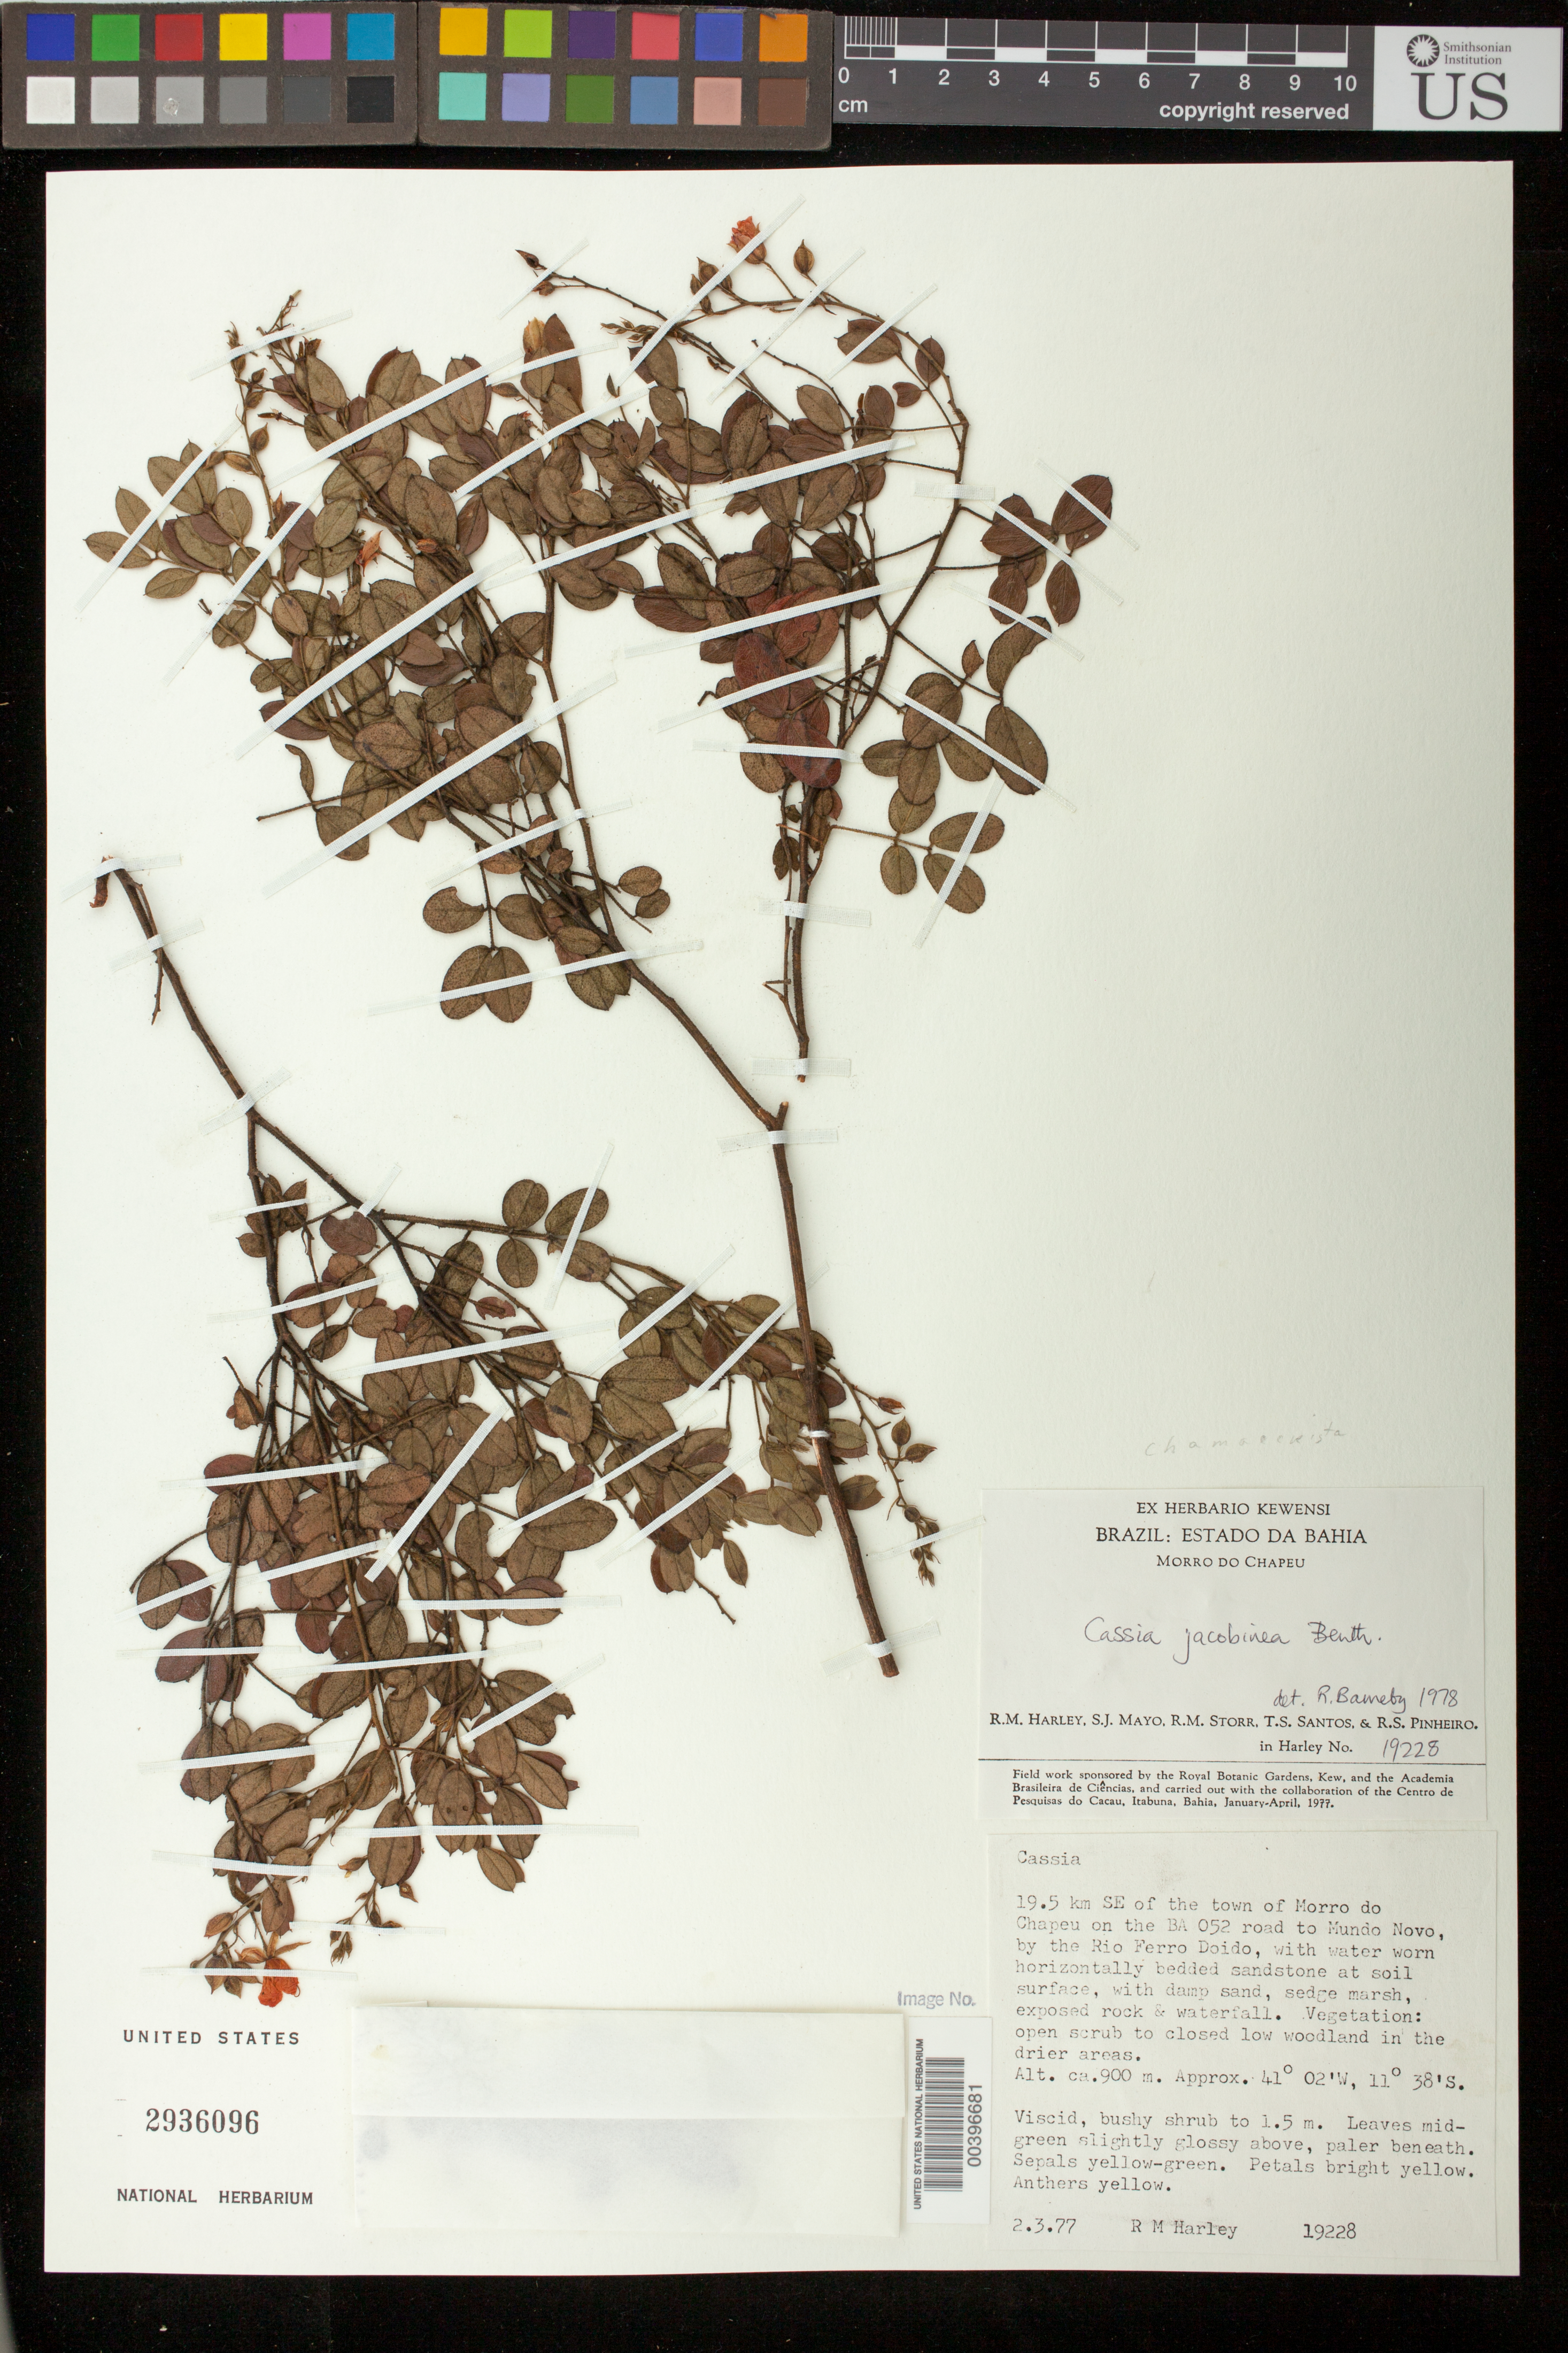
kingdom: Plantae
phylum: Tracheophyta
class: Magnoliopsida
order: Fabales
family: Fabaceae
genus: Chamaecrista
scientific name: Chamaecrista jacobinea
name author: (Benth.) H.S. Irwin & Barneby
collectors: R. M. Harley, S. J. Mayo, R. M. Storr, T. S. Santos & R. S. Pinheiro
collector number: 19228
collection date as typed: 02 Mar 1977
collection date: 1977-03-02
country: Brazil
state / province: Bahia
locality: Morro do Chapeu; 19.5 km SE of the town of Morro do Chapeu on the BA 052 road to Mundo Novo, by the Rio Ferro Doide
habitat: With water worn horizontally bedded sandstone at soil surface, with damp sand, sedge marsh, exposed rock & waterfall. Vegetation: open scrub to closed low woodland in the drier areas.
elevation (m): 900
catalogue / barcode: US 2936096